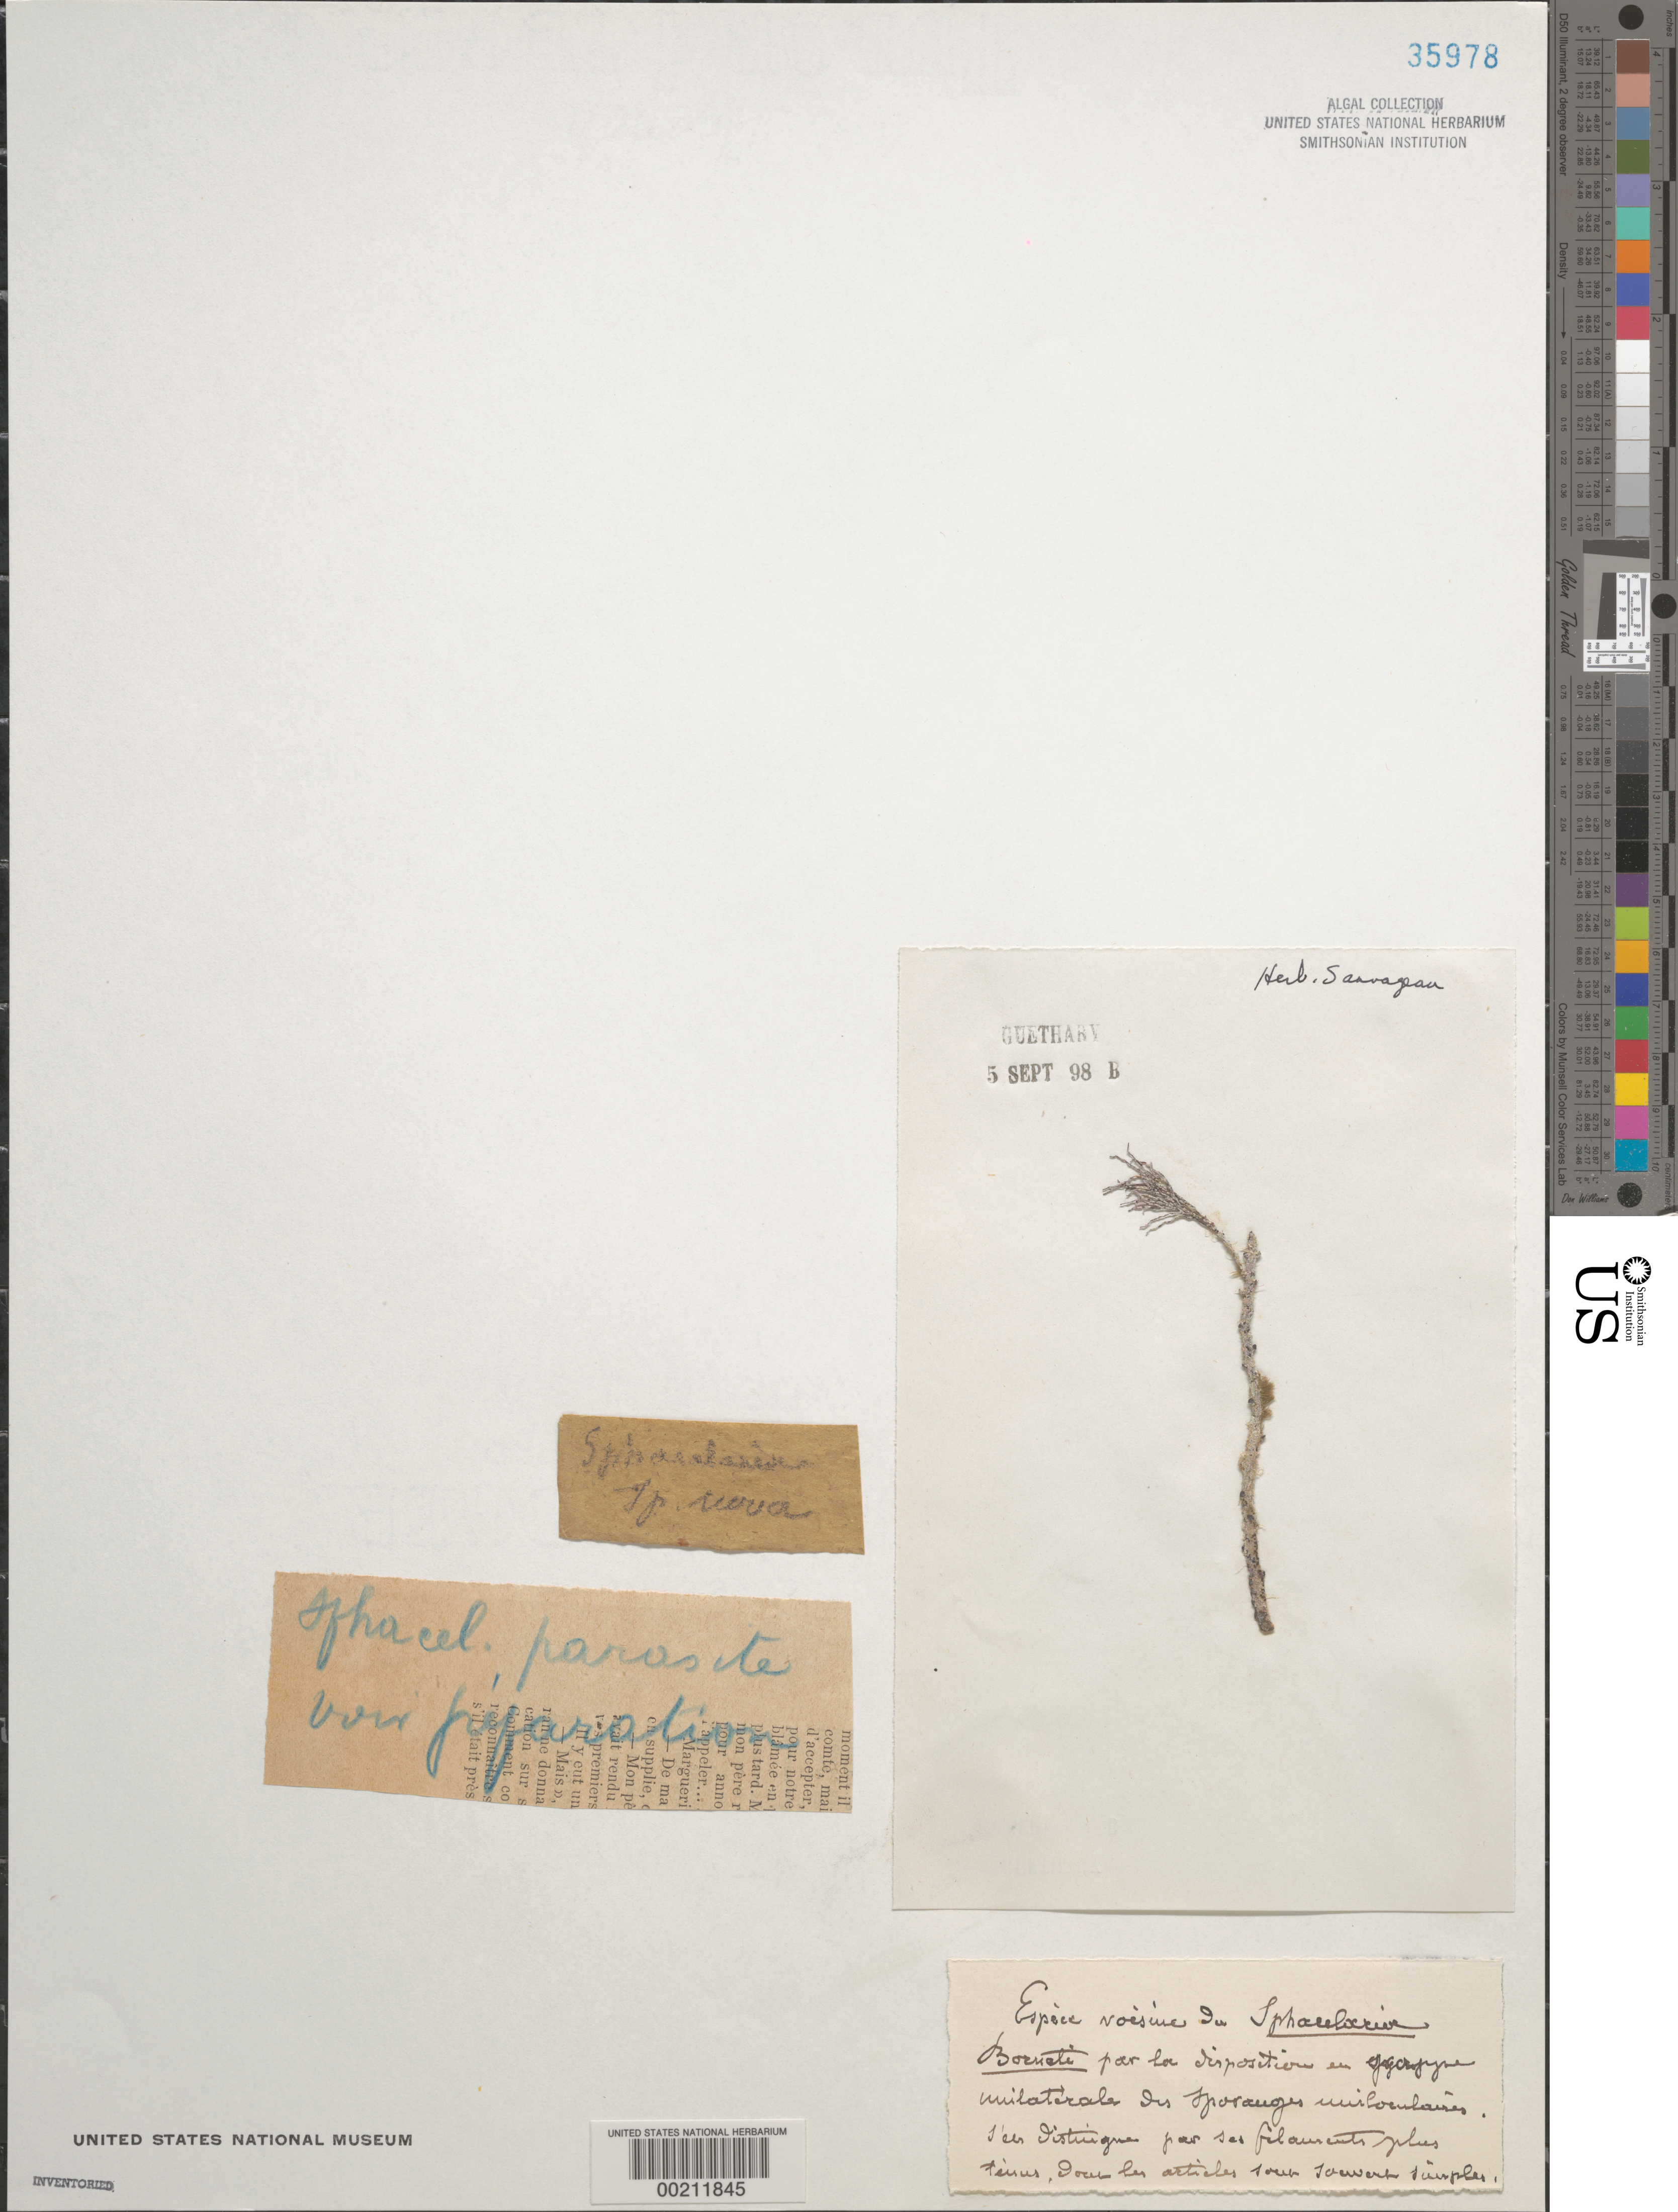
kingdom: Chromista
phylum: Ochrophyta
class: Phaeophyceae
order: Sphacelariales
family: Sphacelariaceae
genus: Herpodiscus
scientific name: Herpodiscus bornetii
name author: (P. Hariot) Draisma et al.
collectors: C. Sauvageau (herbarium)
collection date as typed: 05 Sep 1898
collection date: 1898-09-05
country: France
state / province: Nouvelle-Aquitaine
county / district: Pyrénées-Atlantiques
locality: Guethary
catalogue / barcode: US 35978